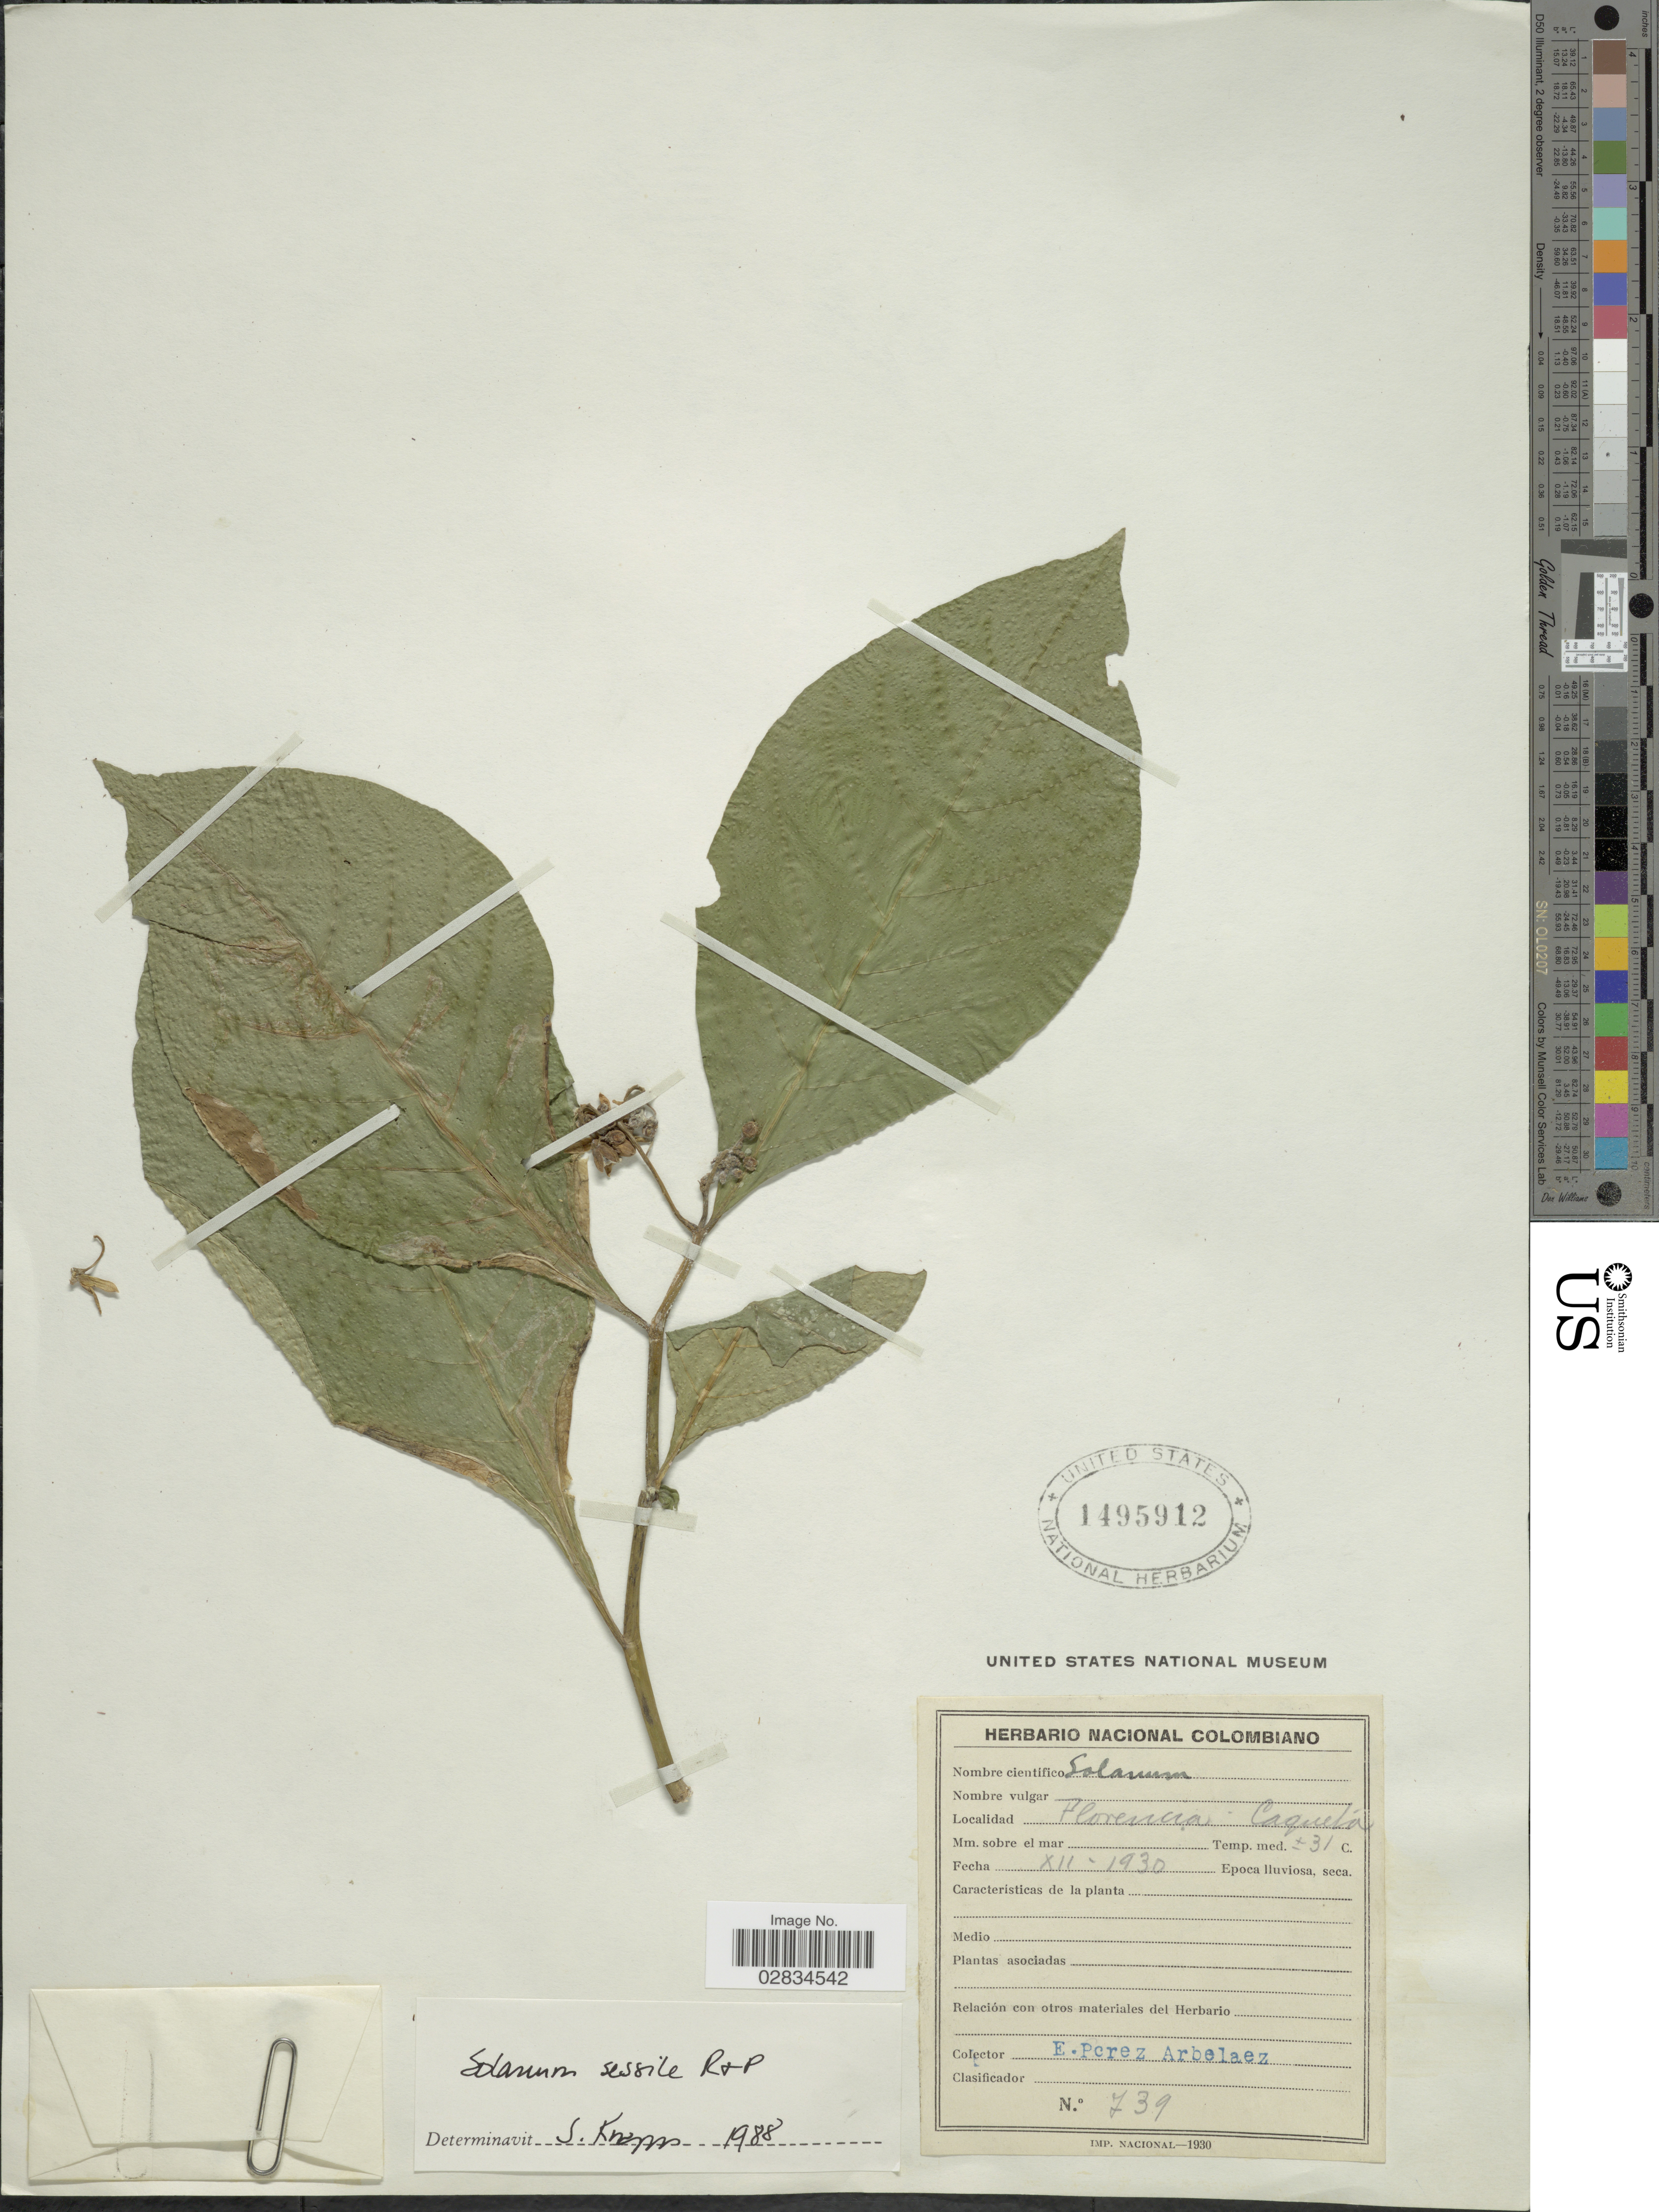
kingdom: Plantae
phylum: Tracheophyta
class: Magnoliopsida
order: Solanales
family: Solanaceae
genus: Solanum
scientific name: Solanum sessile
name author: Ruiz & Pav.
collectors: E. Pérez Arbeláez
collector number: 739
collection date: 1930-12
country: Colombia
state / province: Caquetá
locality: Florencia - Caqueta.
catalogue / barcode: US 1495912